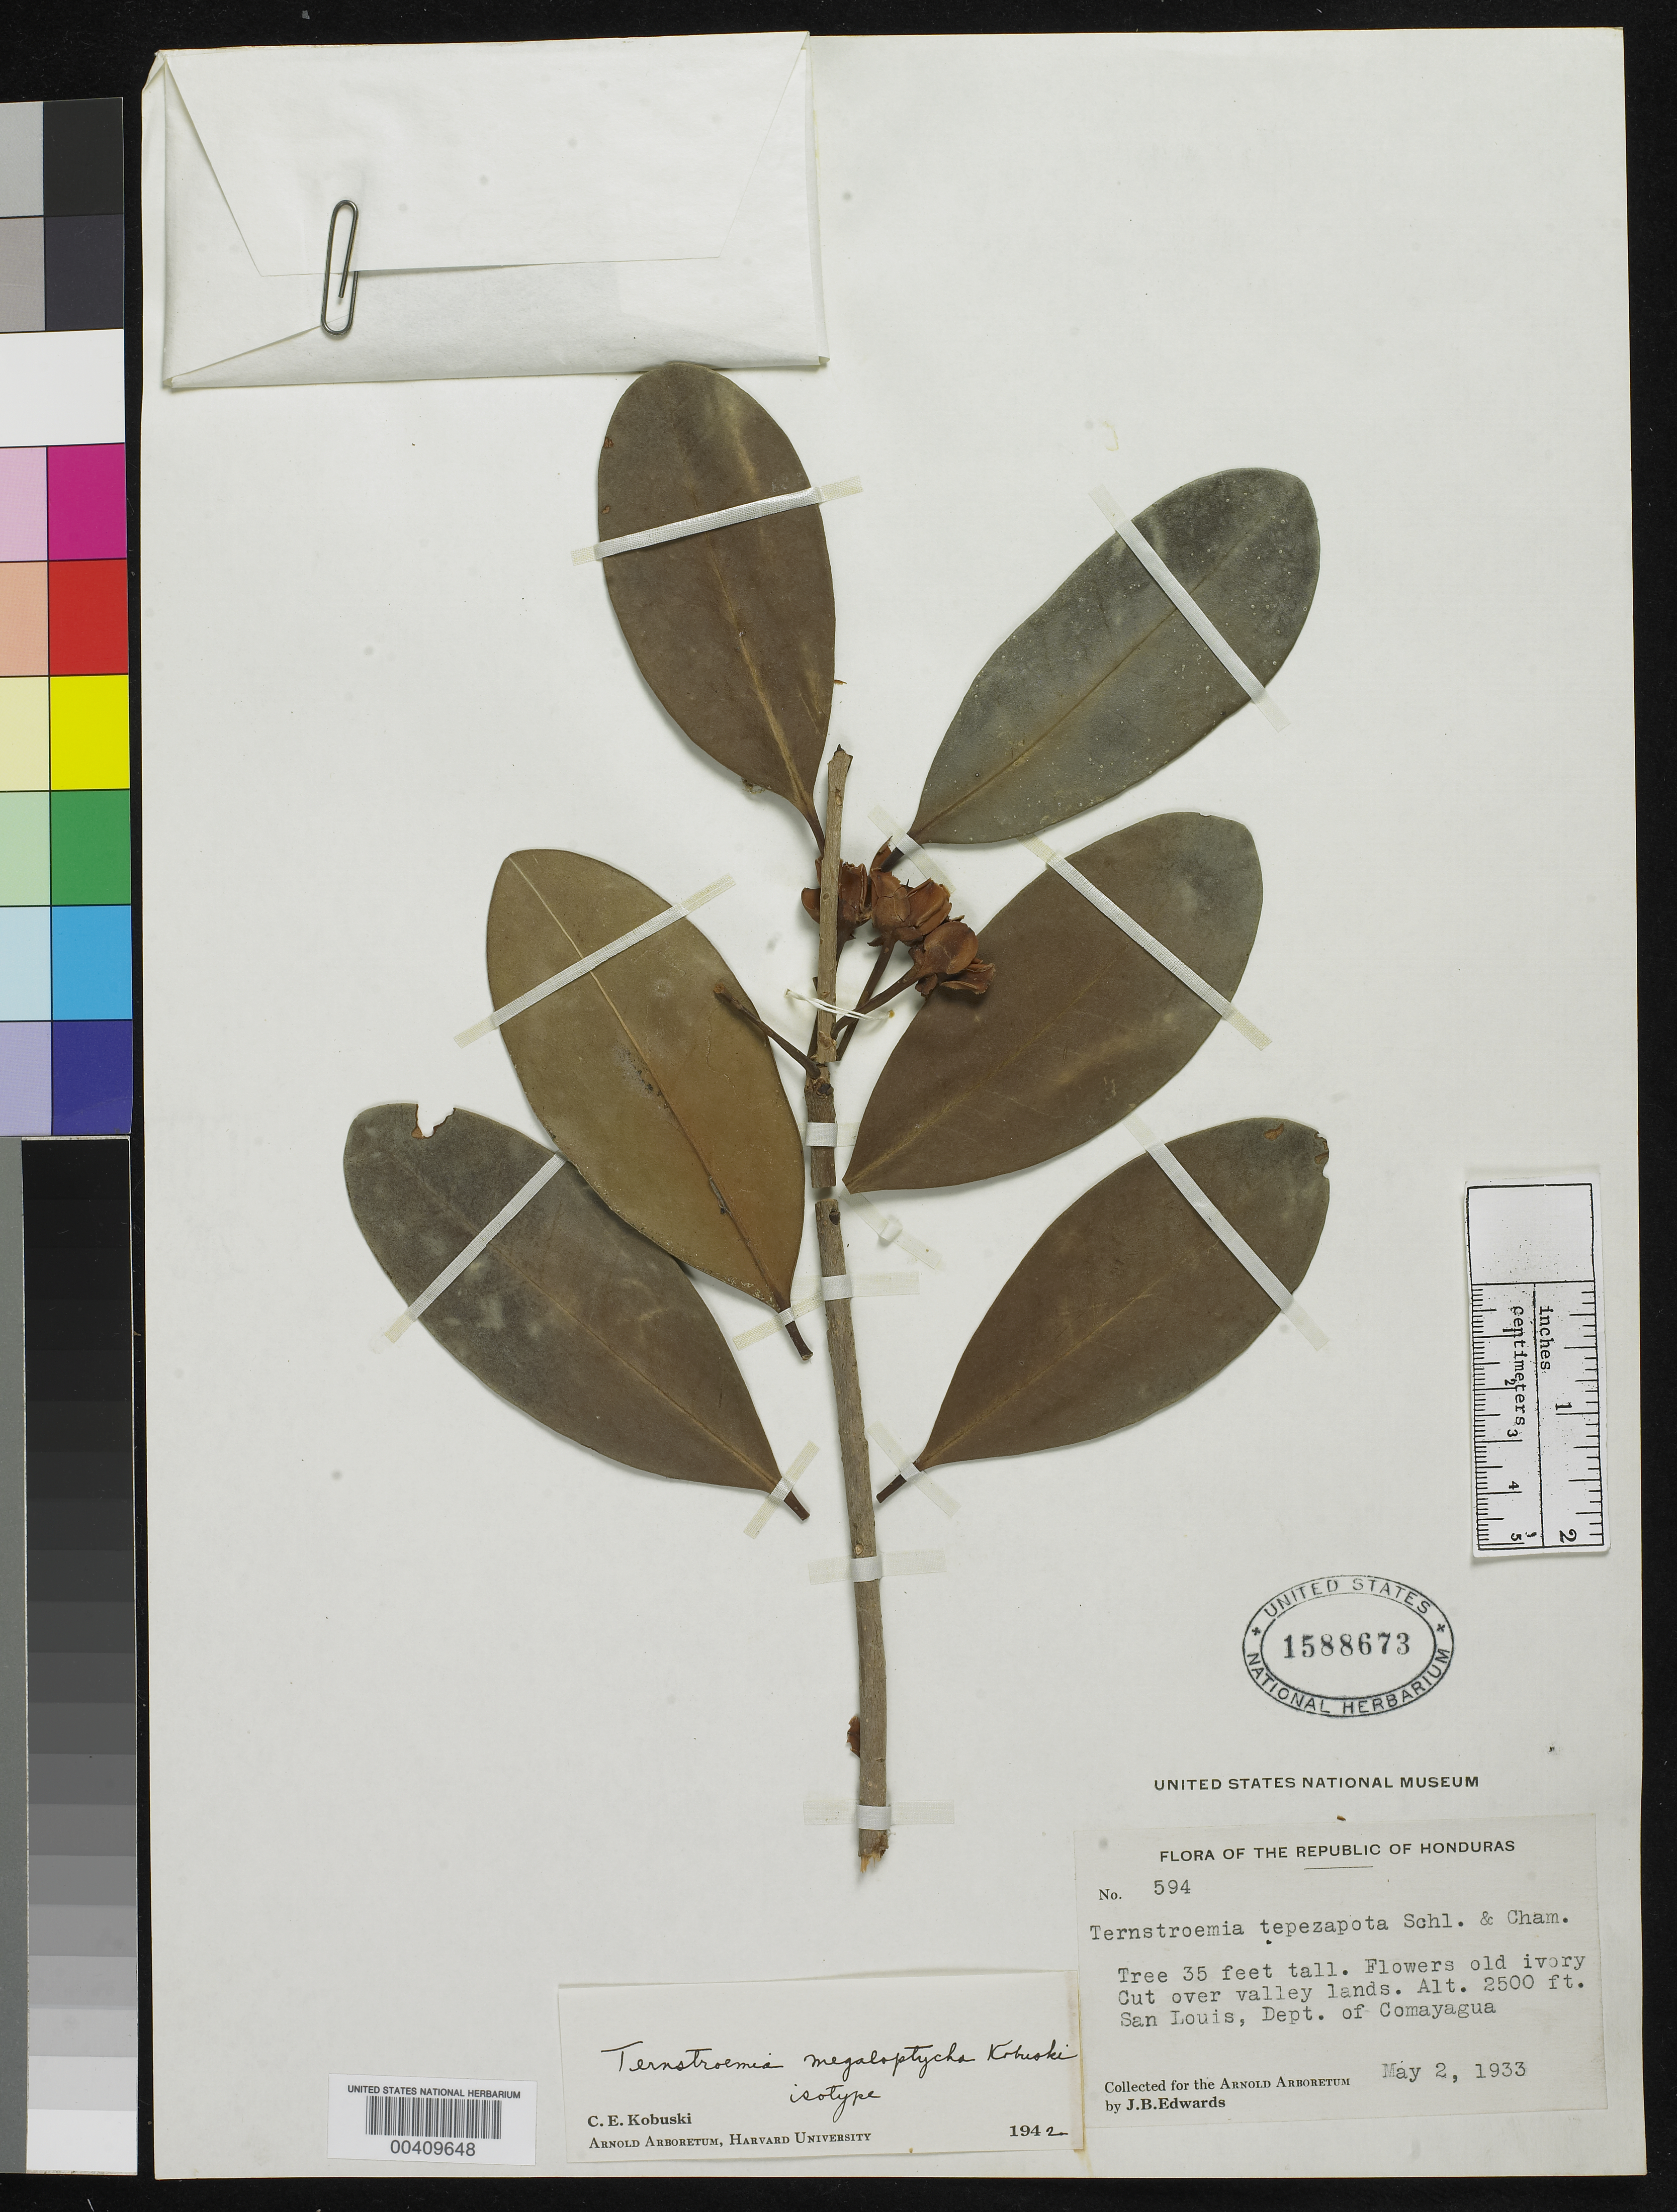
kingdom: Plantae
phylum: Tracheophyta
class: Magnoliopsida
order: Ericales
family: Pentaphylacaceae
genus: Ternstroemia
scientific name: Ternstroemia megaloptycha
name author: Kobuski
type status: Isotype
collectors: J. B. Edwards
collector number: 594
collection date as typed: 02 May 1933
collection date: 1933-05-02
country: Honduras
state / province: Comayagua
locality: San Louis; alt. 2500 ft.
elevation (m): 762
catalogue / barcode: US 1588673